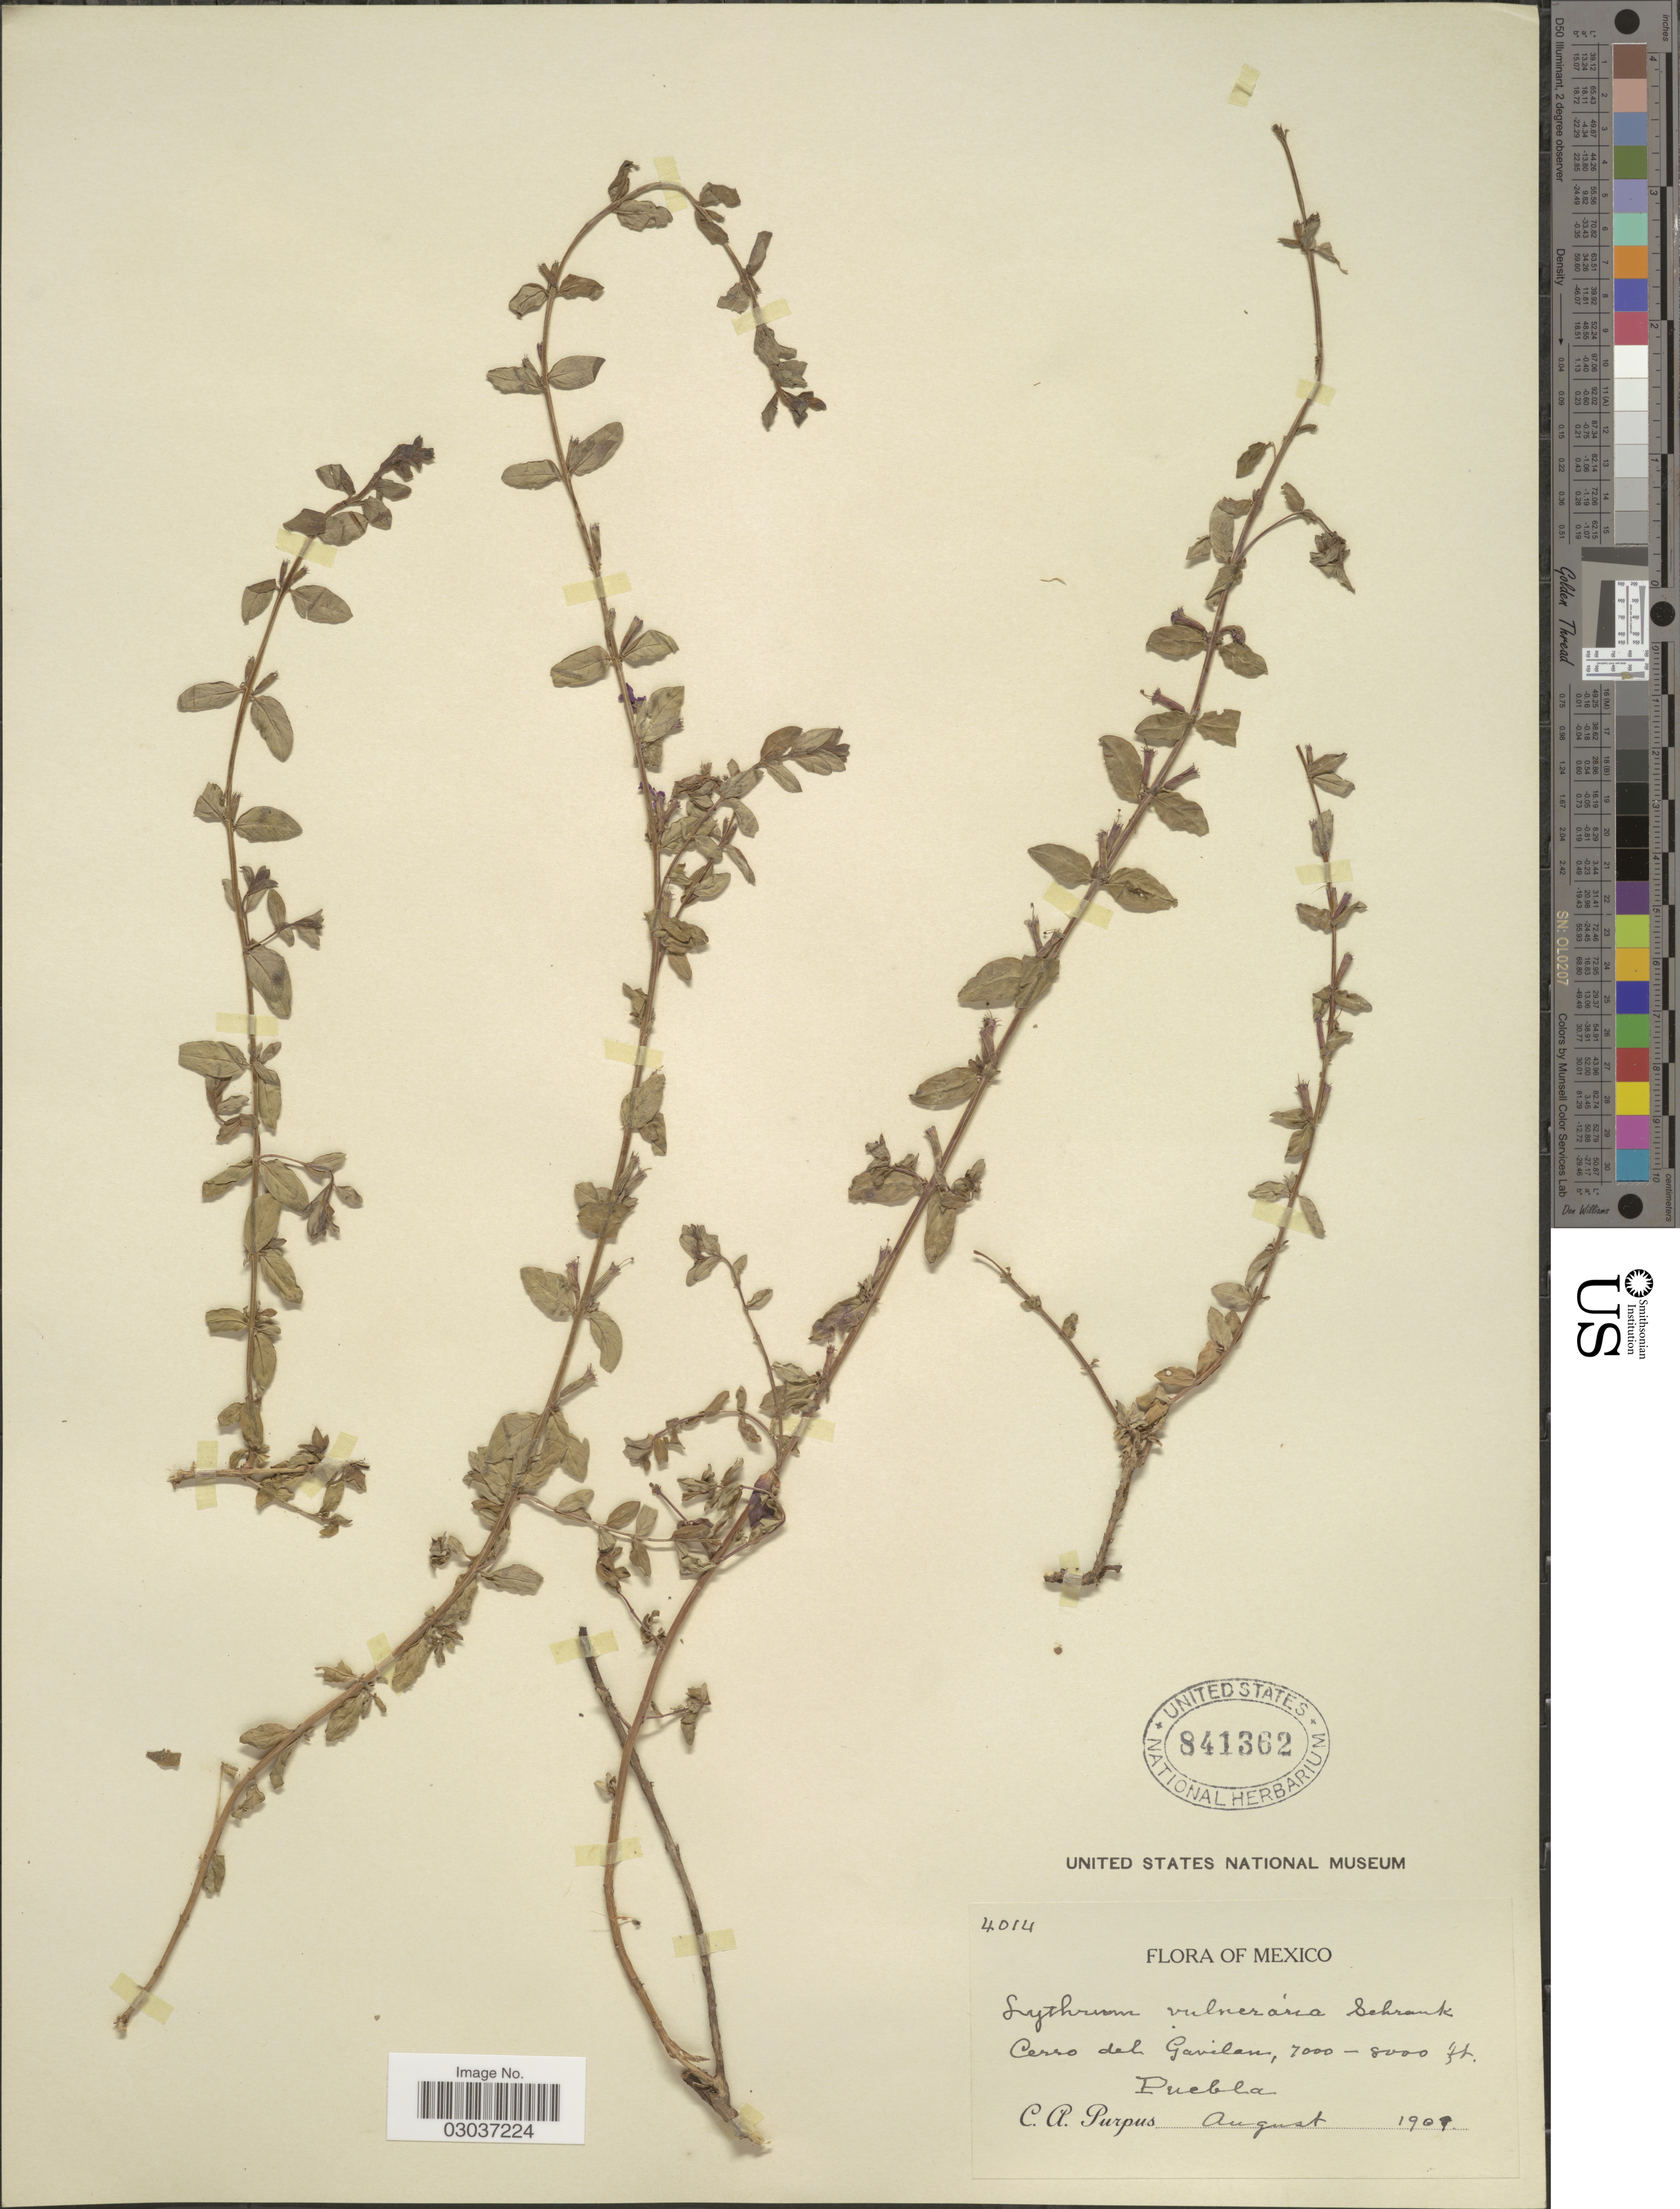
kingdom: Plantae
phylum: Tracheophyta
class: Magnoliopsida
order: Myrtales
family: Lythraceae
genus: Lythrum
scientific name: Lythrum vulneraria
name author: Aiton ex Schrank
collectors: C. A. Purpus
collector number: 4014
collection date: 1909-08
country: Mexico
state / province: Puebla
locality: Cerro del Gavilan.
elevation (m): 2134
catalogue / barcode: US 841362